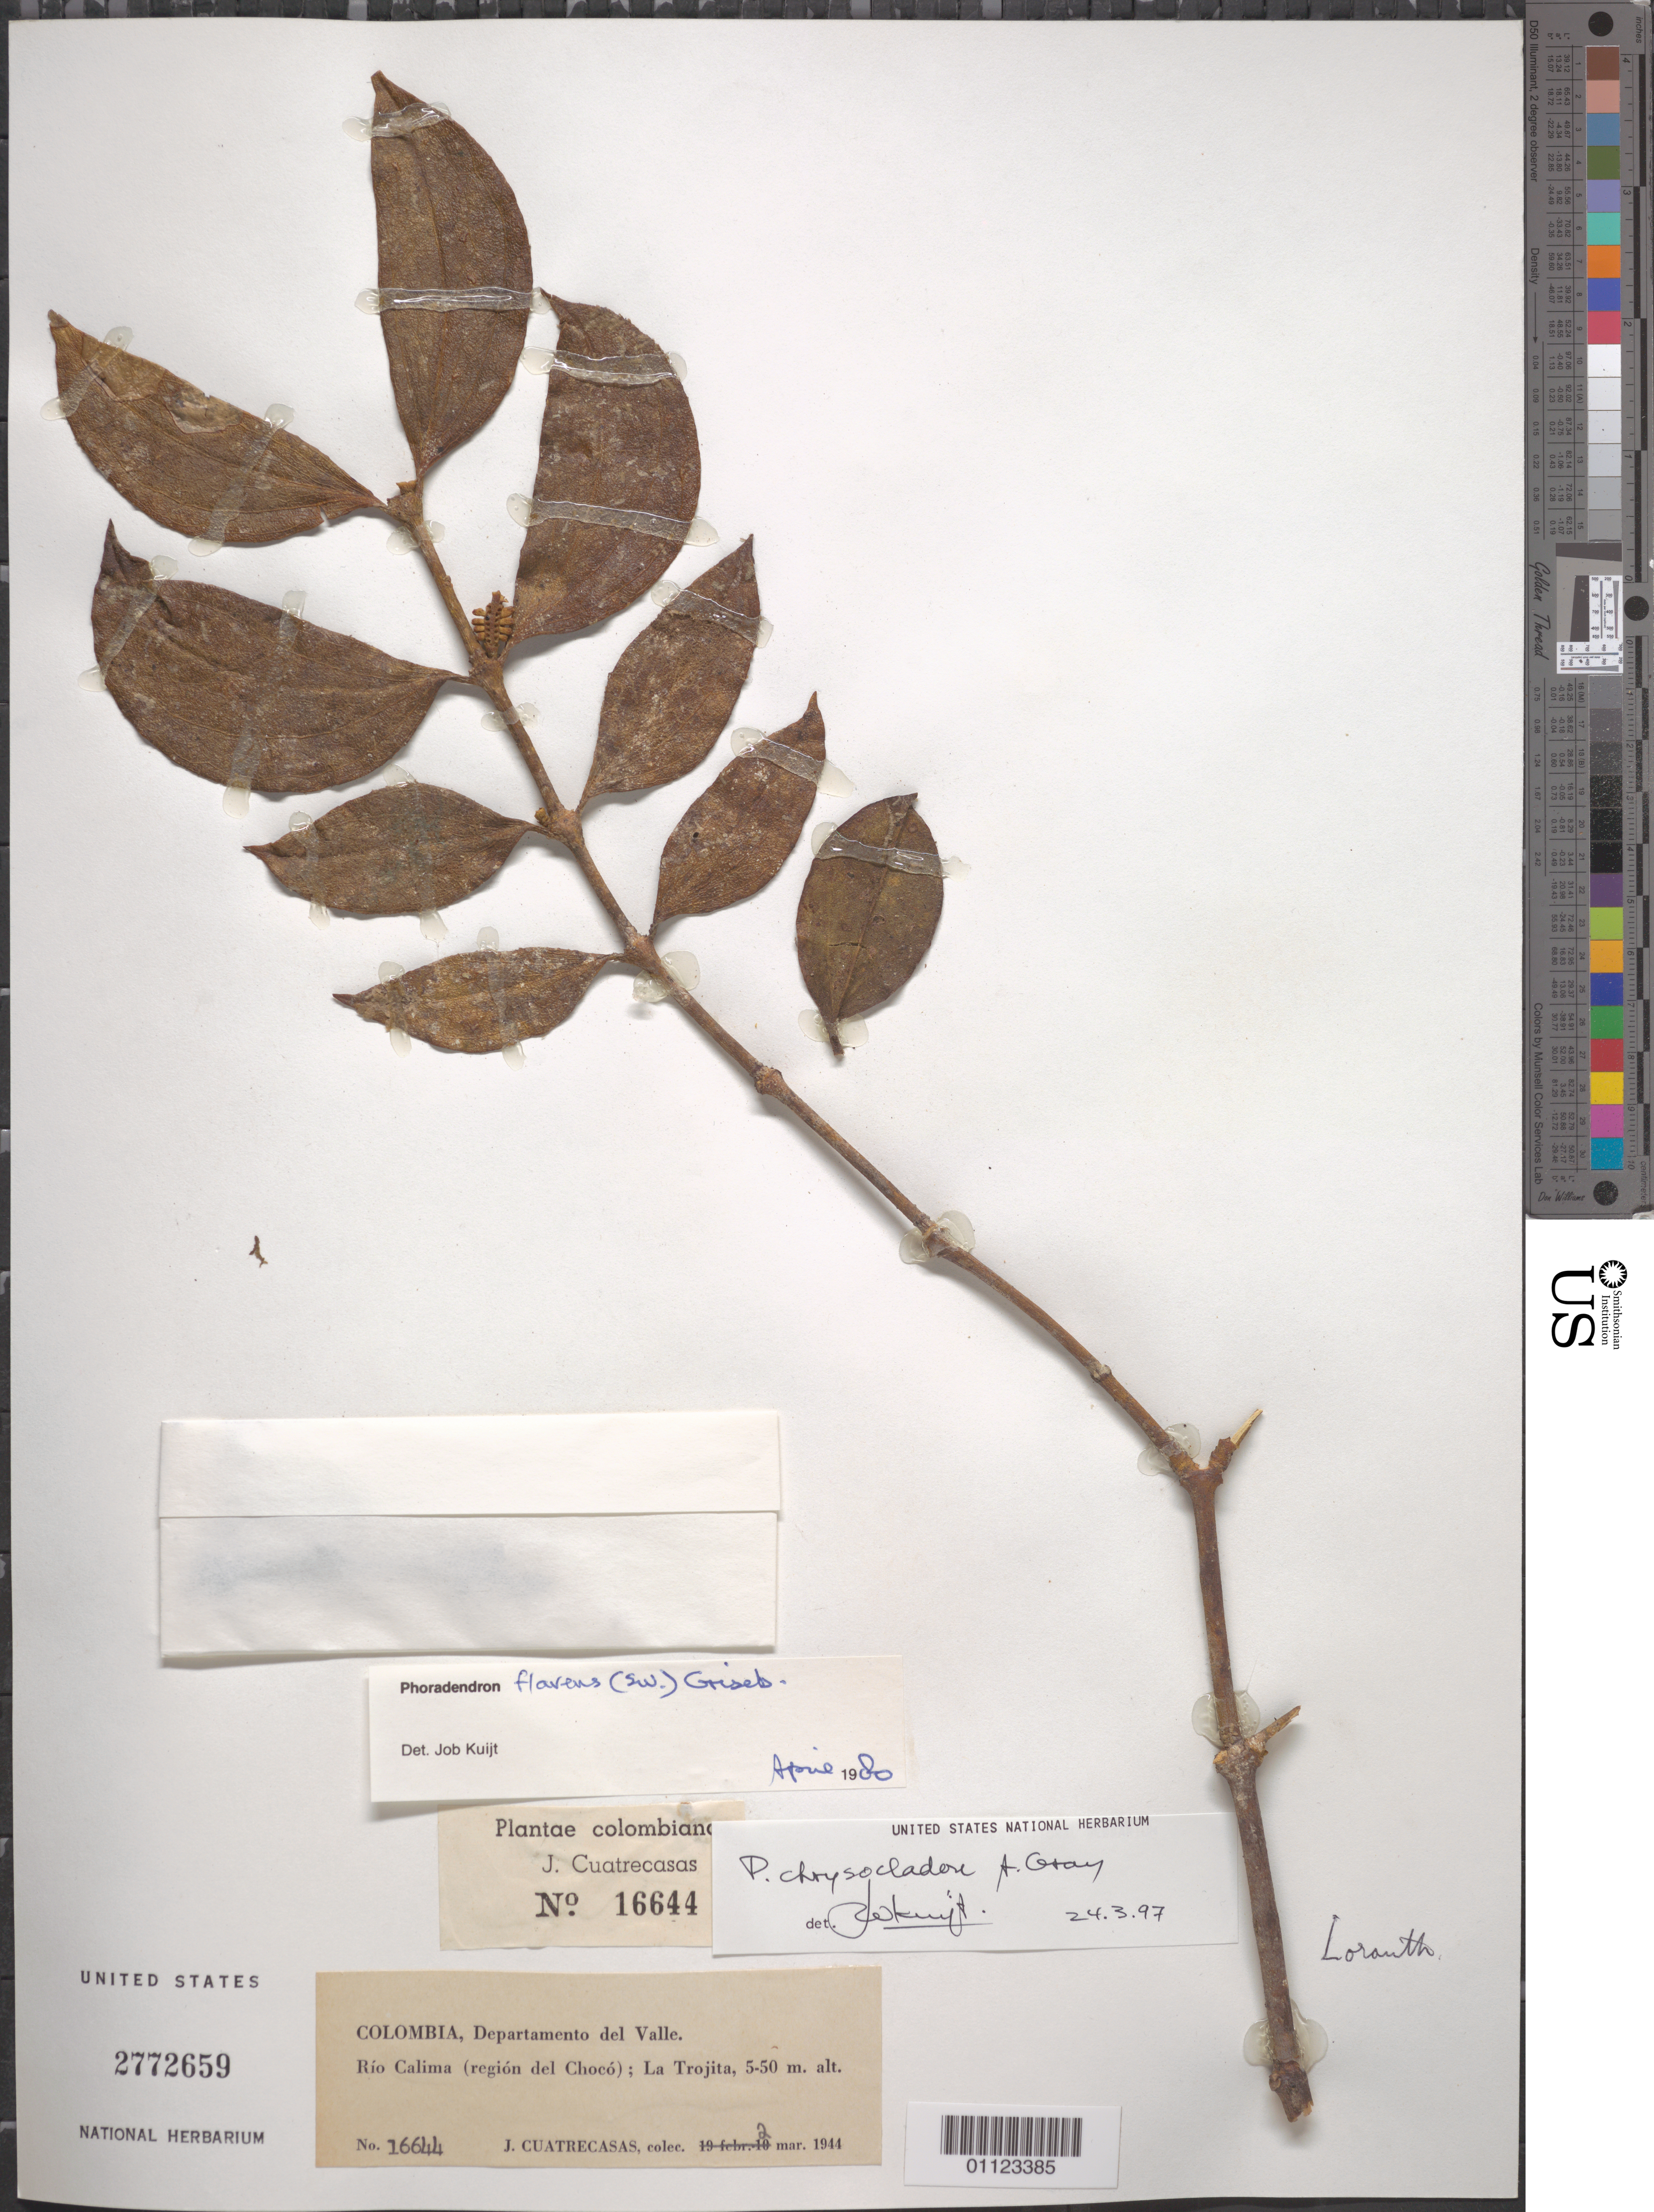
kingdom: Plantae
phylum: Tracheophyta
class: Magnoliopsida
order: Santalales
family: Viscaceae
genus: Phoradendron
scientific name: Phoradendron chrysocladon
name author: A. Gray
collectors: J. Cuatrecasas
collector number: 16644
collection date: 1944-05-02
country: Colombia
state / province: Valle del Cauca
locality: Río Calima (región de Chocó); La Trojita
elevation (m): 5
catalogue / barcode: US 2772659